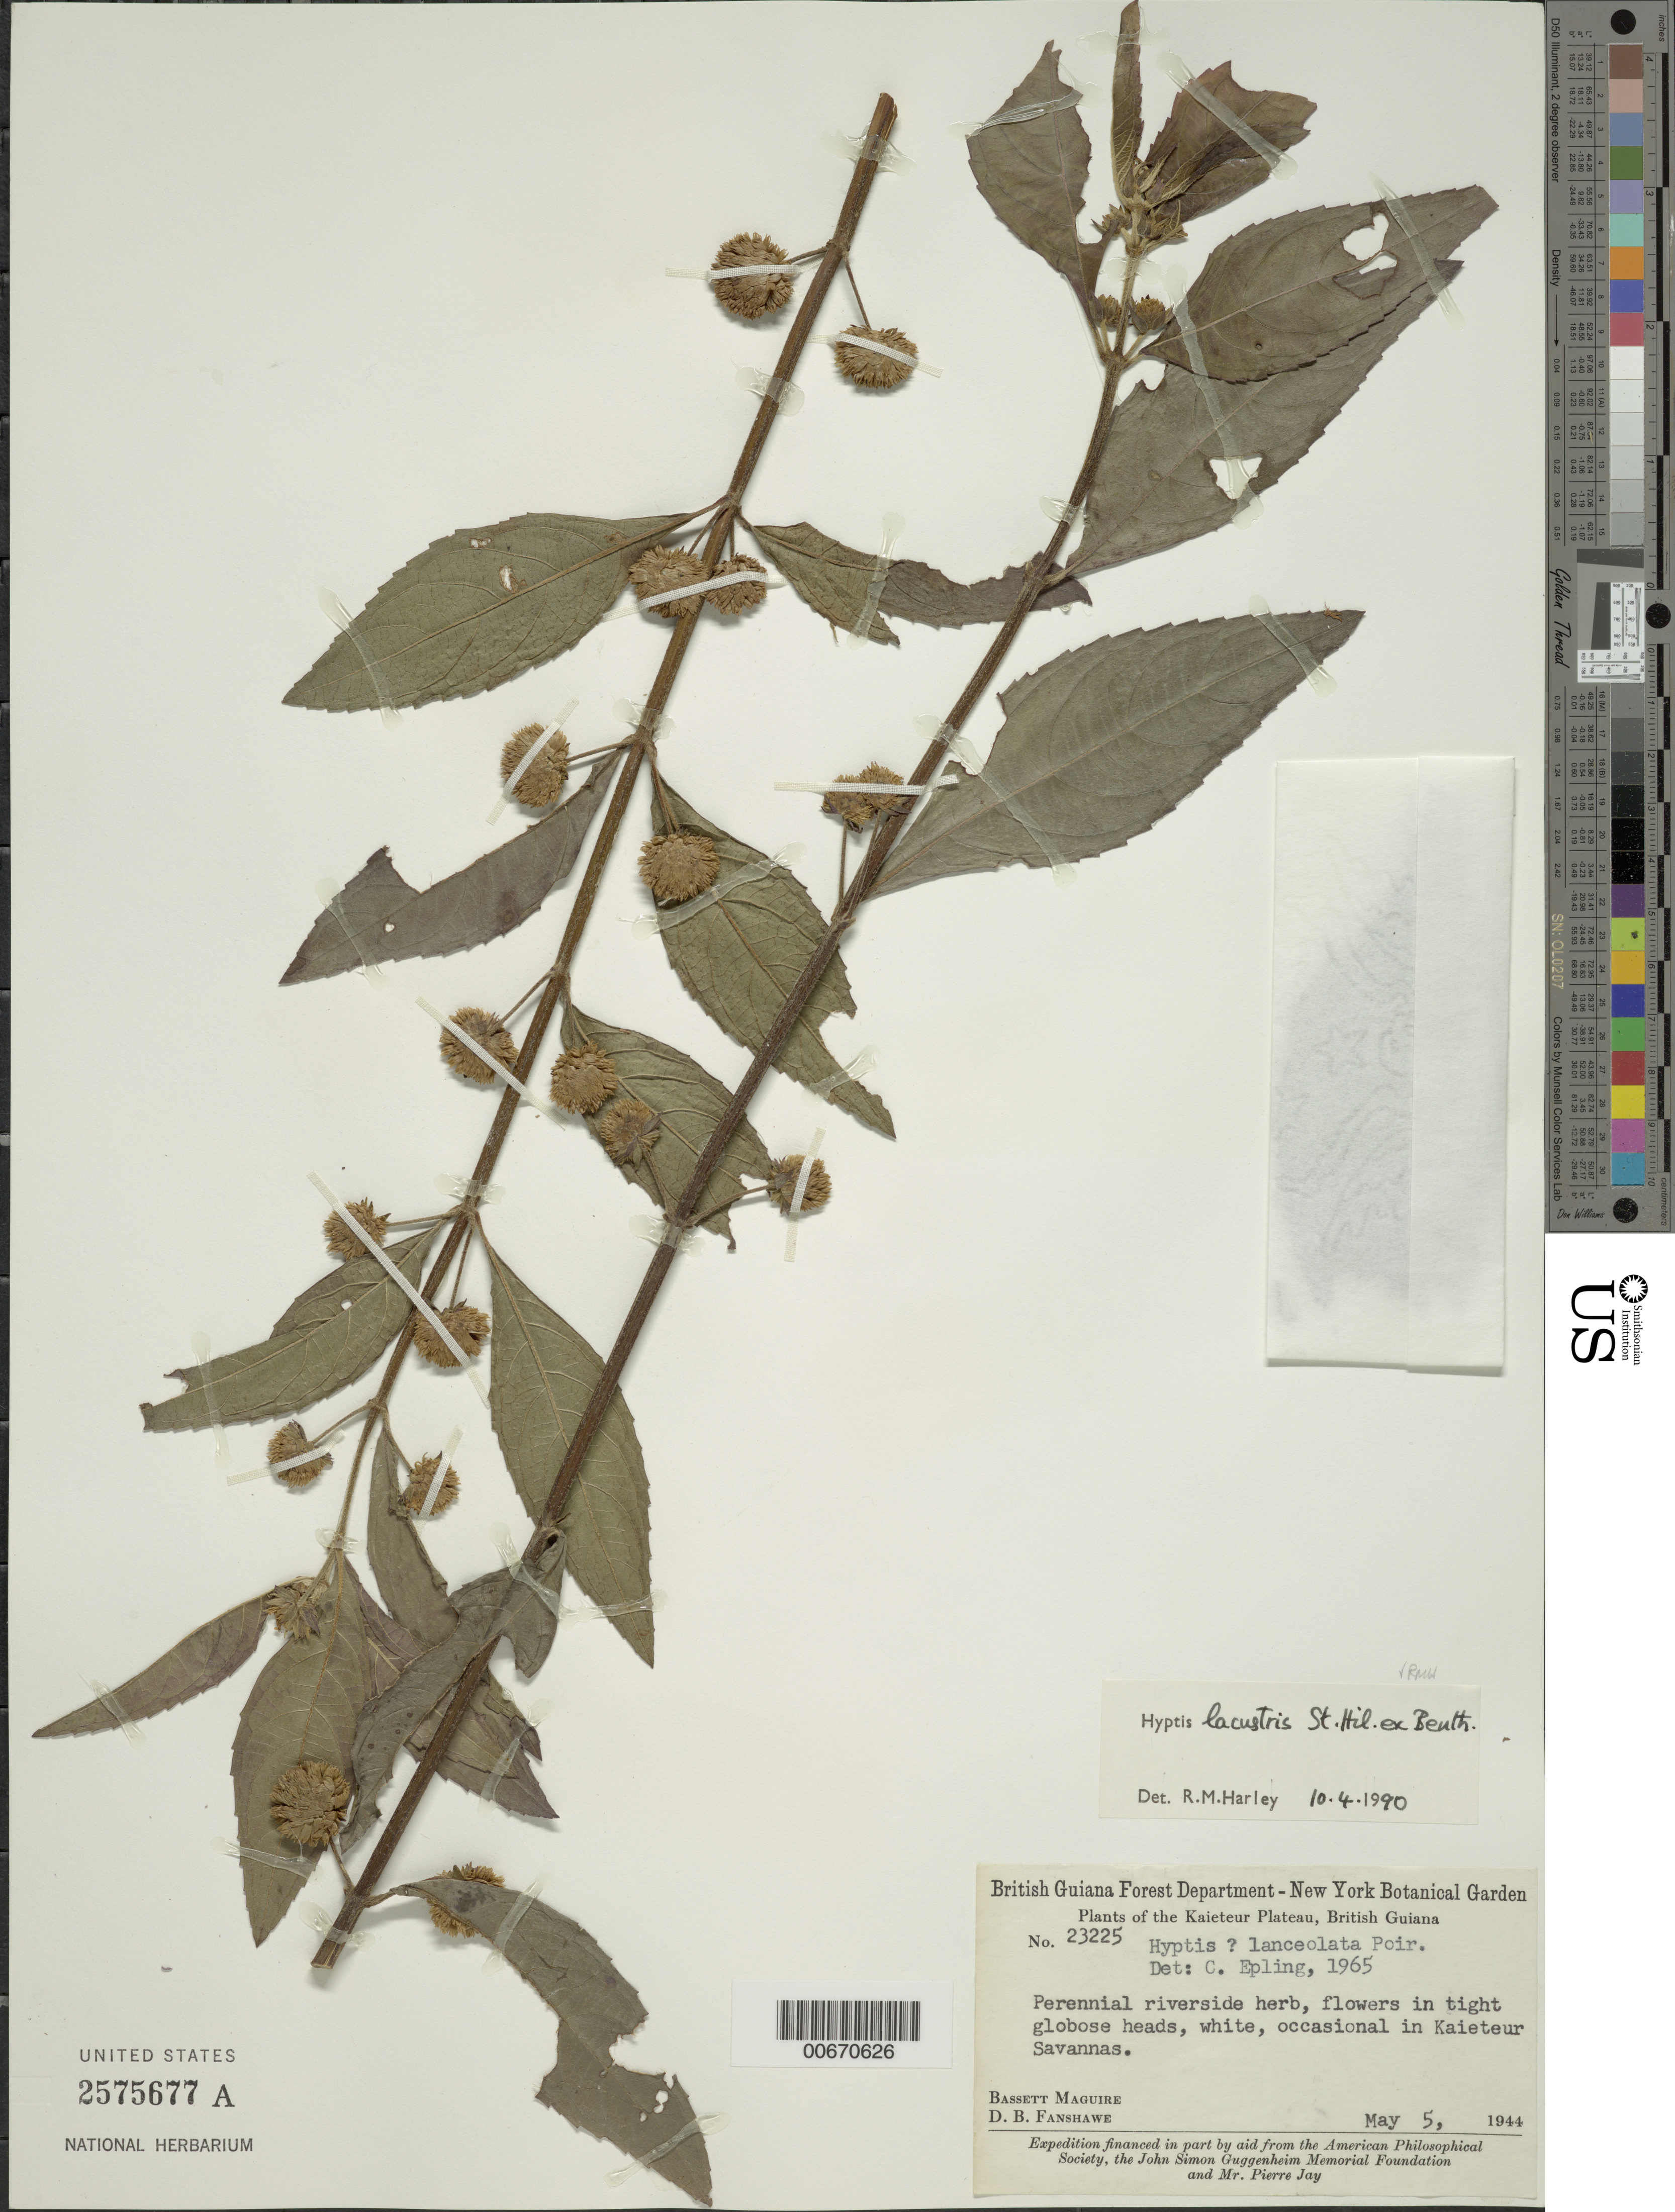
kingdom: Plantae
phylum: Tracheophyta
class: Magnoliopsida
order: Lamiales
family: Lamiaceae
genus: Hyptis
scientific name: Hyptis lacustris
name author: A. St.-Hil. ex Benth.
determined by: Epling, C. C.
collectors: B. Maguire & D. B. Fanshawe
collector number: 23225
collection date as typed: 5-May-44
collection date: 1944-05-05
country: Guyana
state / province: Potaro-Siparuni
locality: Kaieteur Plateau, Potaro River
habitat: Riverside; in Kaeiteur Savannas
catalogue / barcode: US 2575677